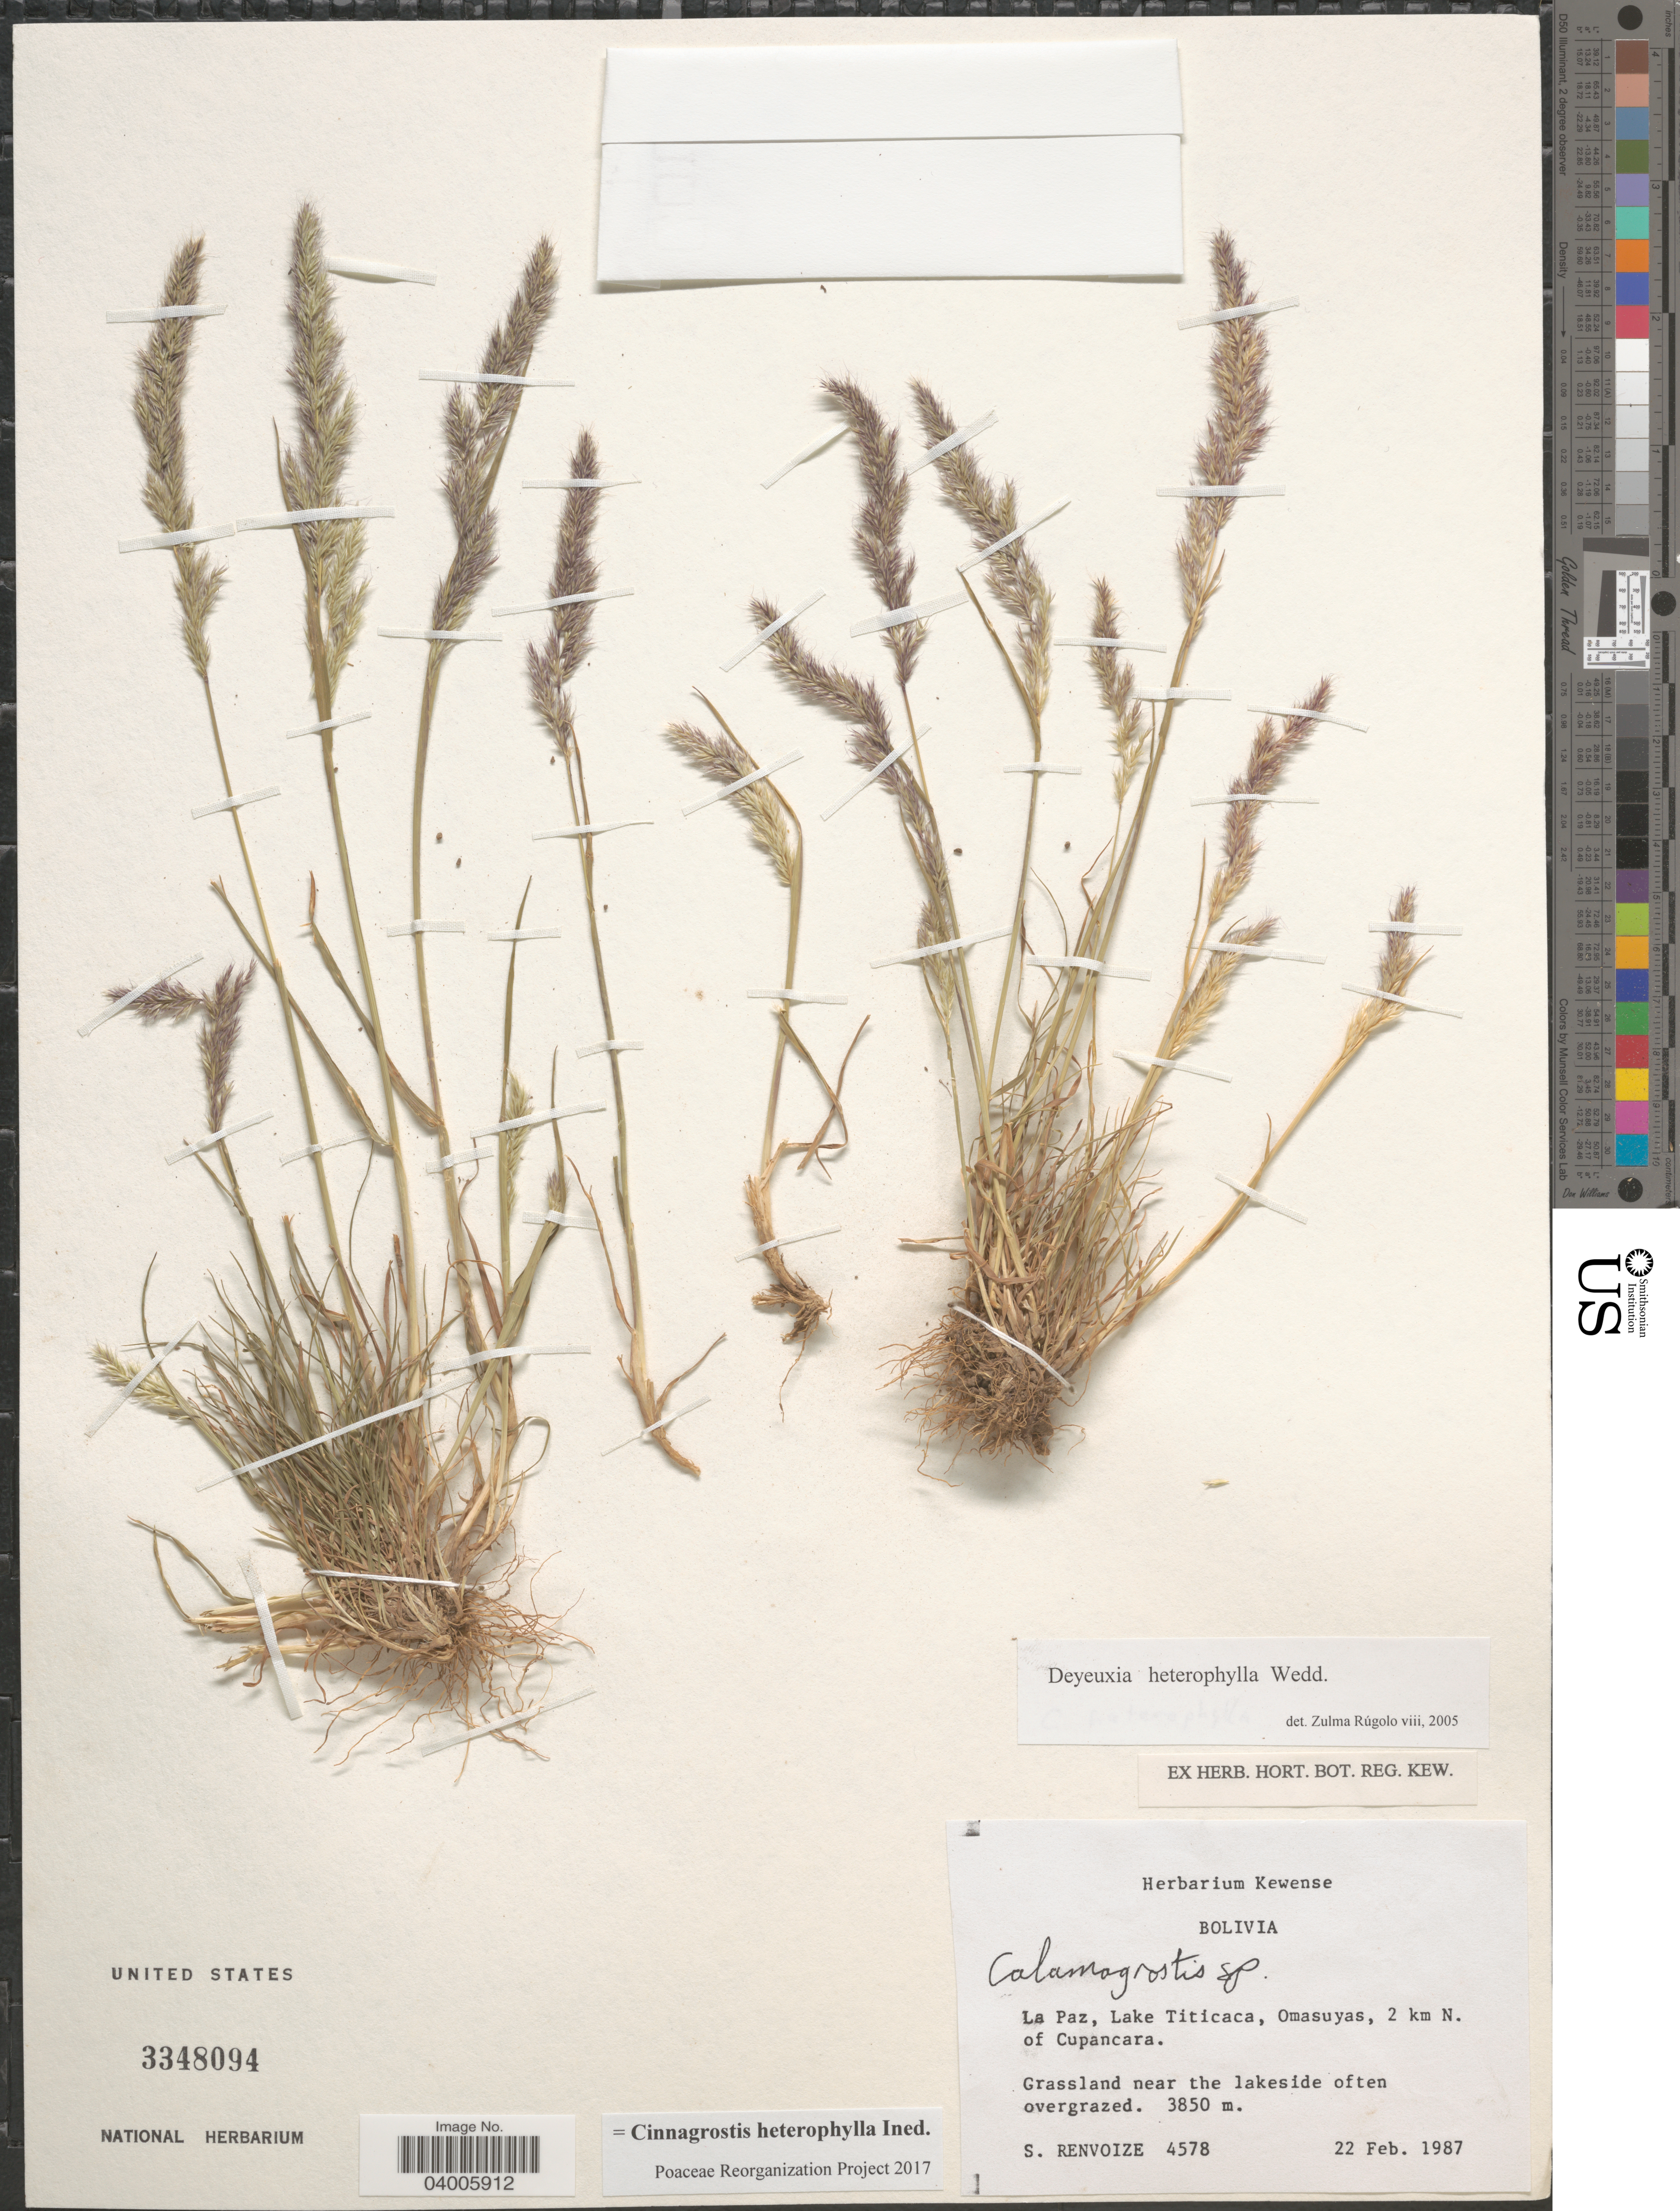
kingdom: Plantae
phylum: Tracheophyta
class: Liliopsida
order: Poales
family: Poaceae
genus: Cinnagrostis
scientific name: Cinnagrostis heterophylla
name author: (Wedd.) P.M. Peterson et al.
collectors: S. A. Renvoize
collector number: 4578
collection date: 1987-02-22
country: Bolivia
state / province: La Paz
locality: Lake Titicaca, Omasuyas, 2 km N. of Cupancara.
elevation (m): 3850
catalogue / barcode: US 3348094